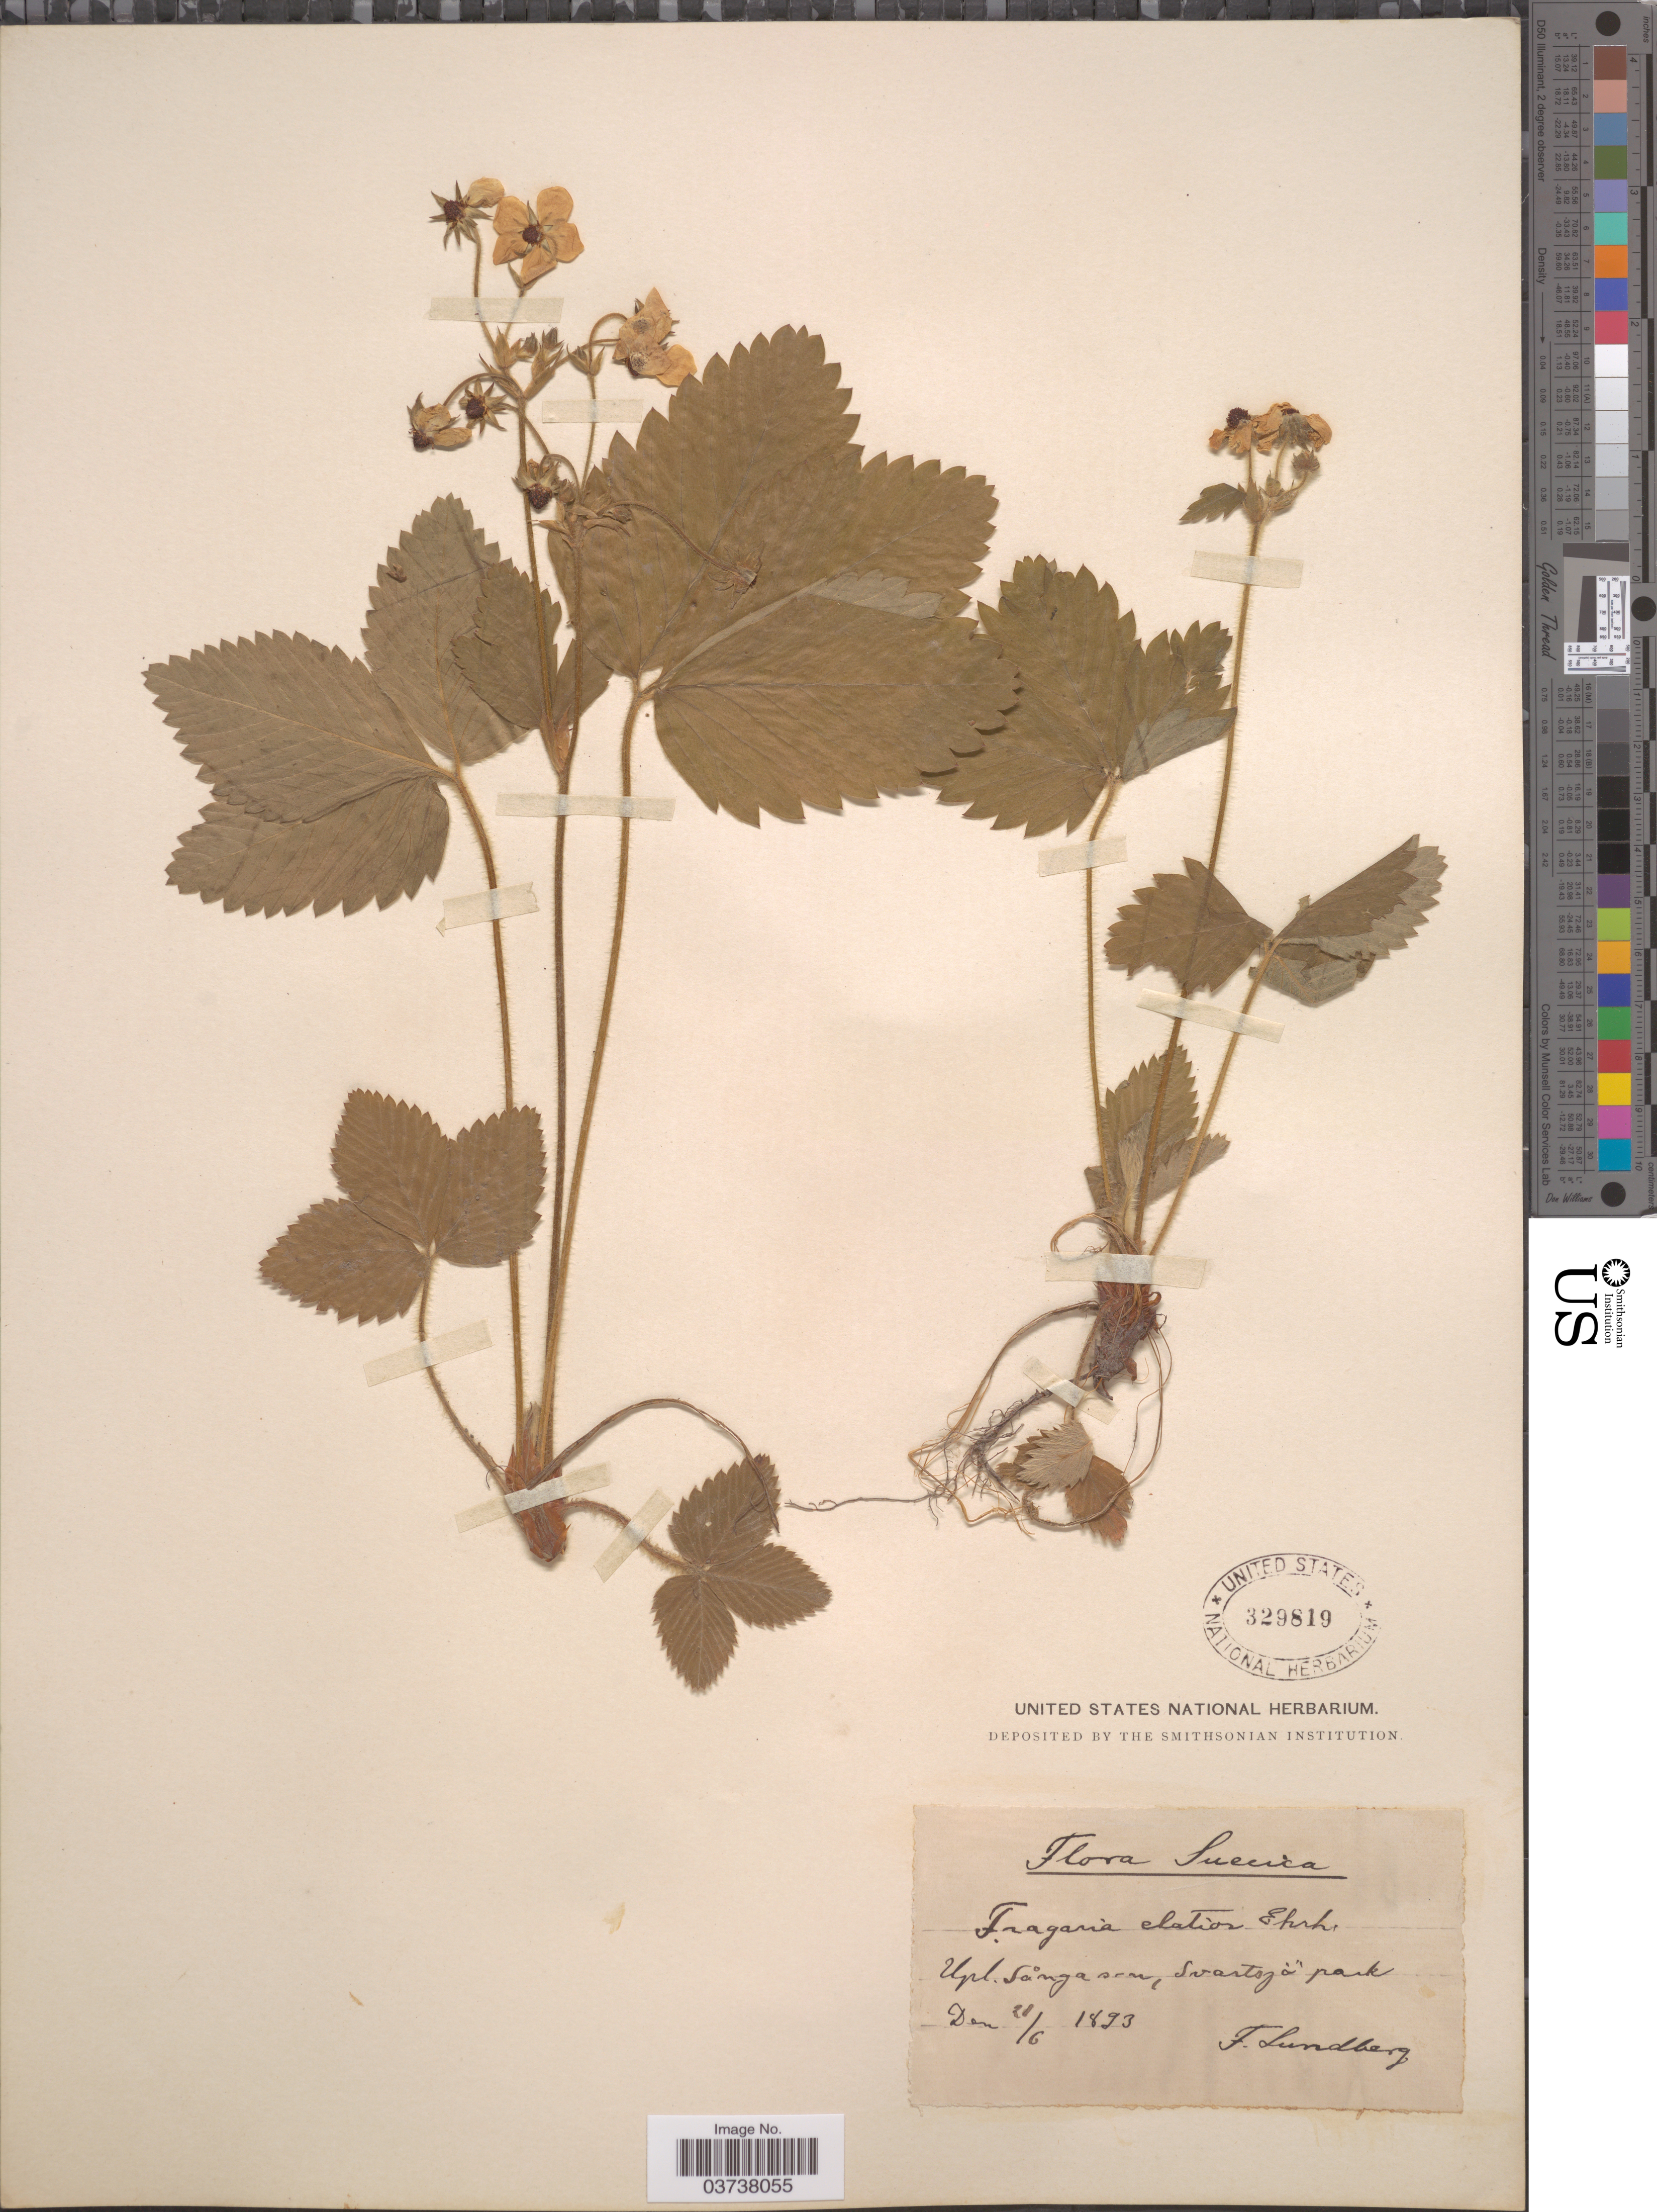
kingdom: Plantae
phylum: Tracheophyta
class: Magnoliopsida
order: Rosales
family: Rosaceae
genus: Fragaria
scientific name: Fragaria elatior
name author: Ehrh.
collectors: F. Lundberg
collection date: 1893-06-21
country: Sweden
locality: Suecica. Upl. Sånga s.n. Svartsjo park.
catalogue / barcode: US 329819